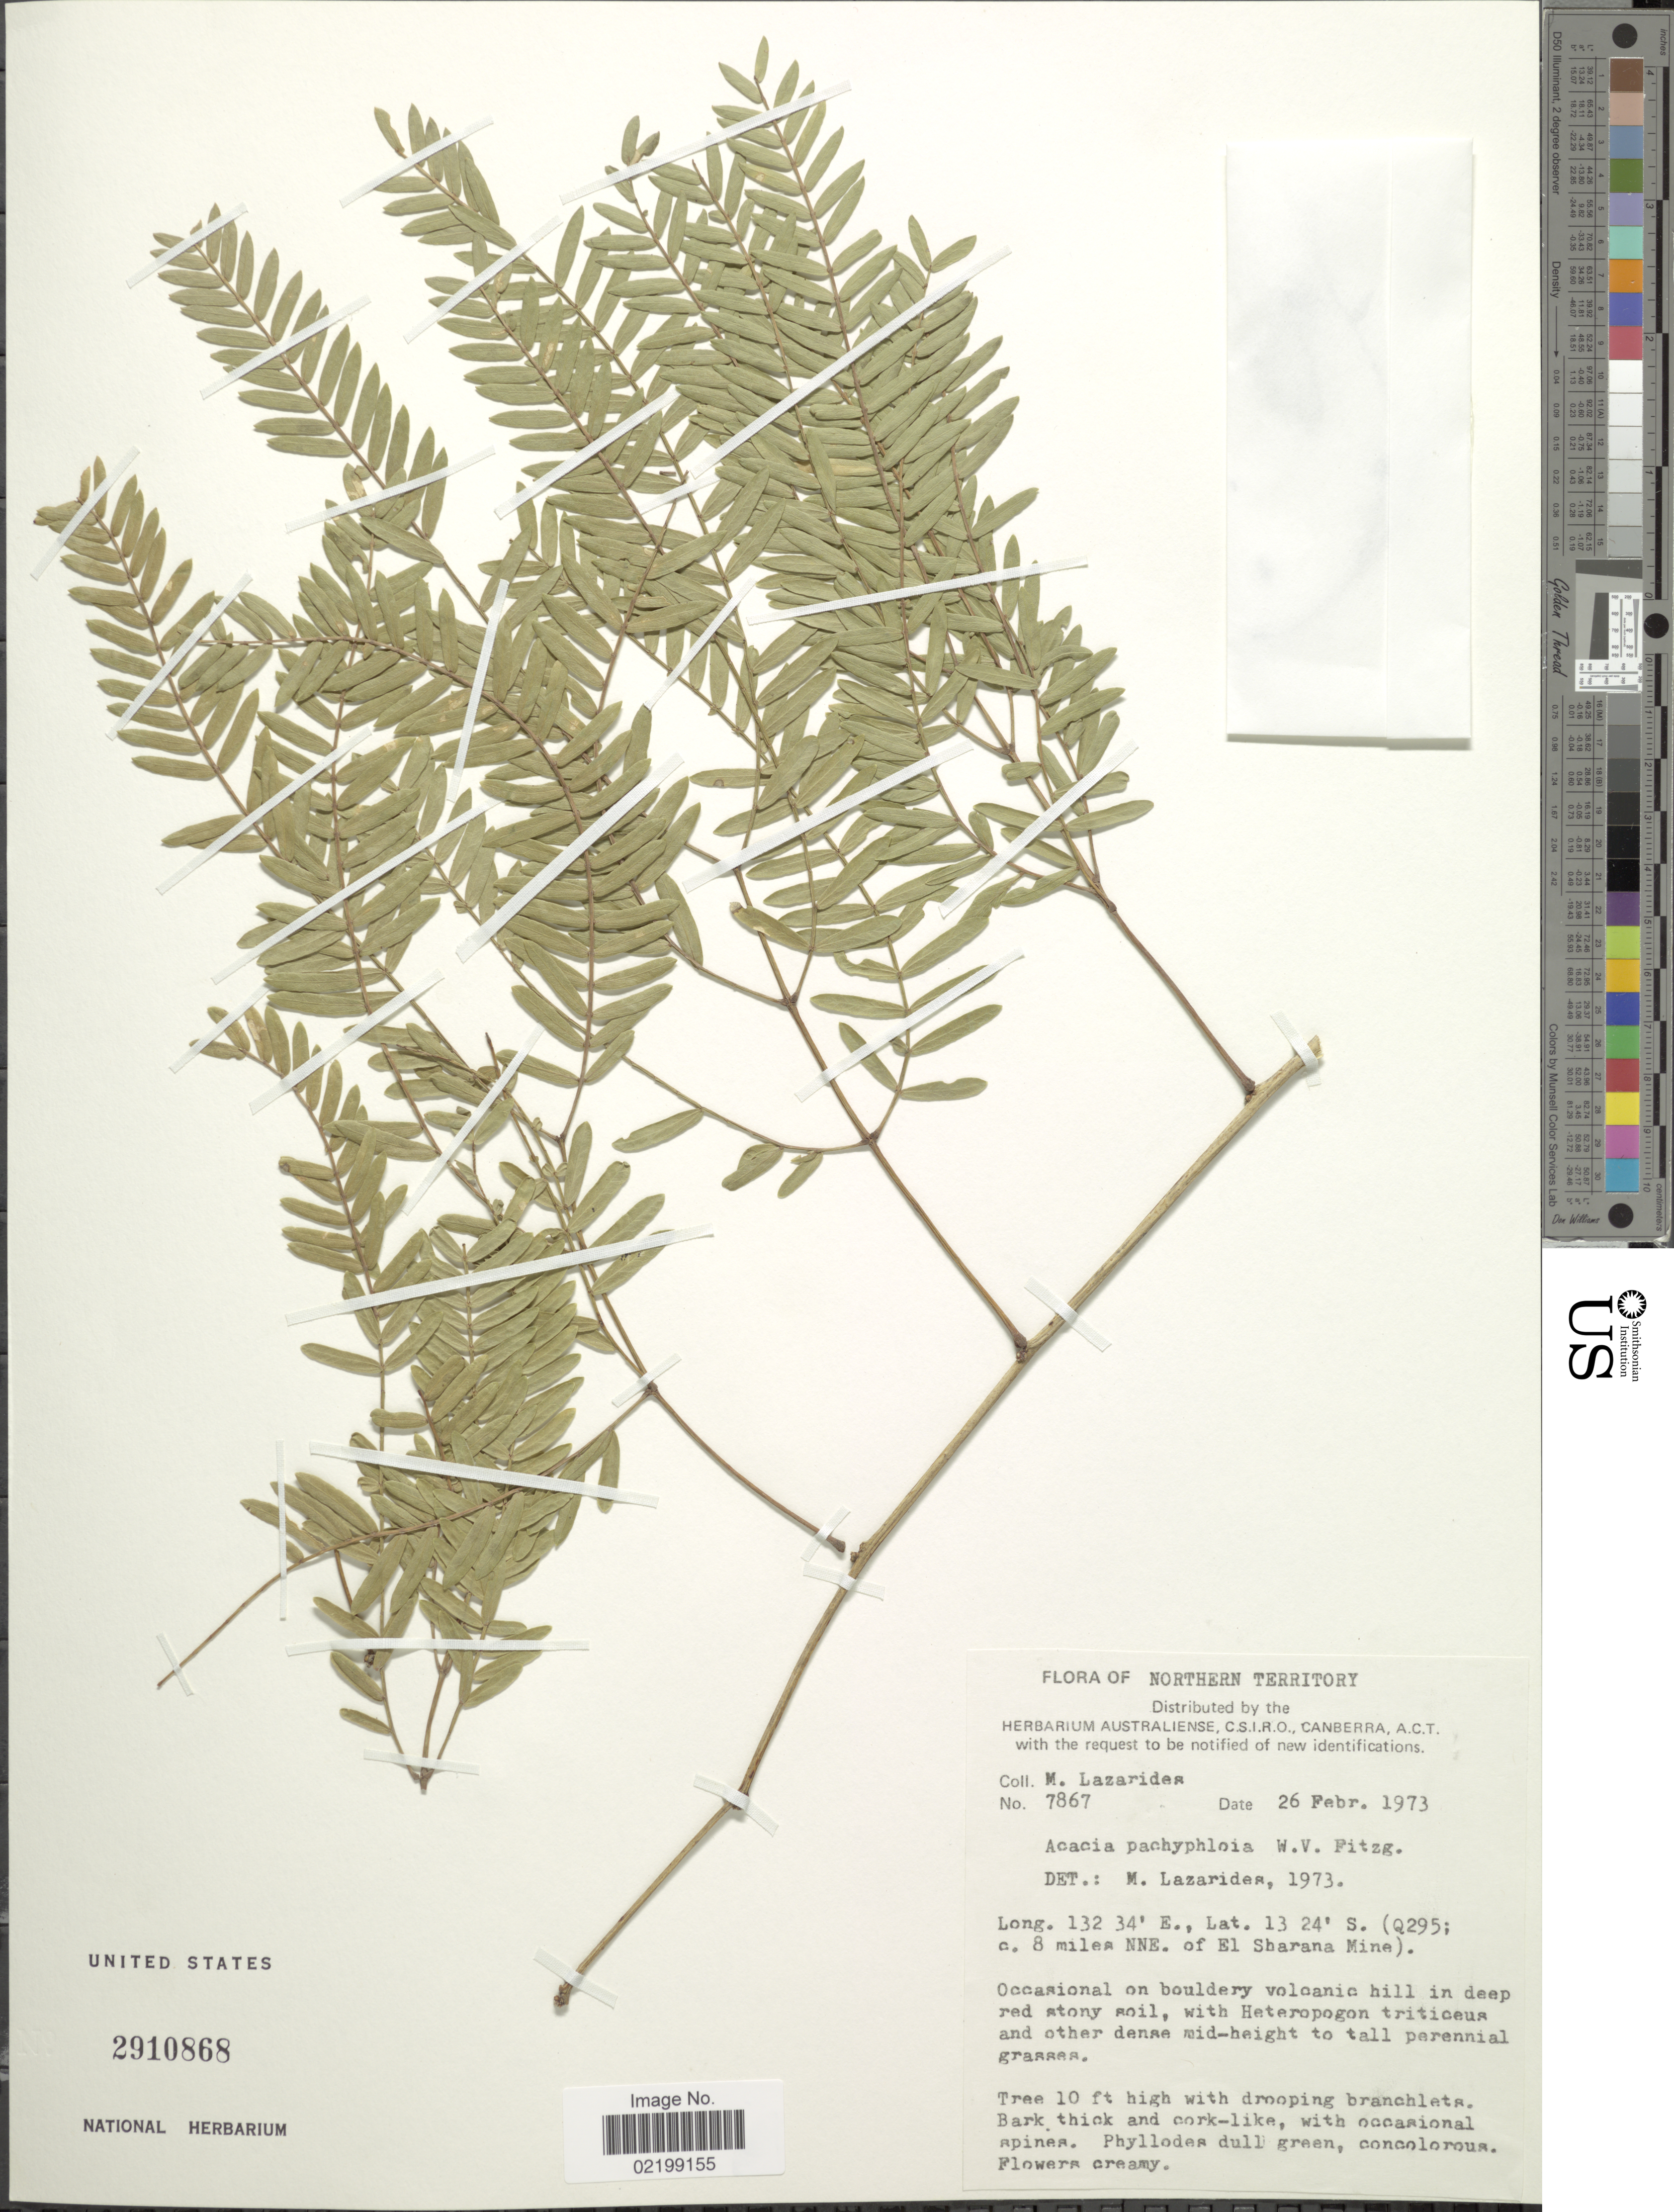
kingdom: Plantae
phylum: Tracheophyta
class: Magnoliopsida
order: Fabales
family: Fabaceae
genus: Acacia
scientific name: Acacia pachyphloia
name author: W. Fitzg.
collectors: M. Lazarides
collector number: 7867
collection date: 1973-02-26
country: Australia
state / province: Northern Territory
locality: Q295; c. 8 miles NNE. of El Sharana Mine), occasional on bouldery volcanic hill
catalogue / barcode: US 2910868